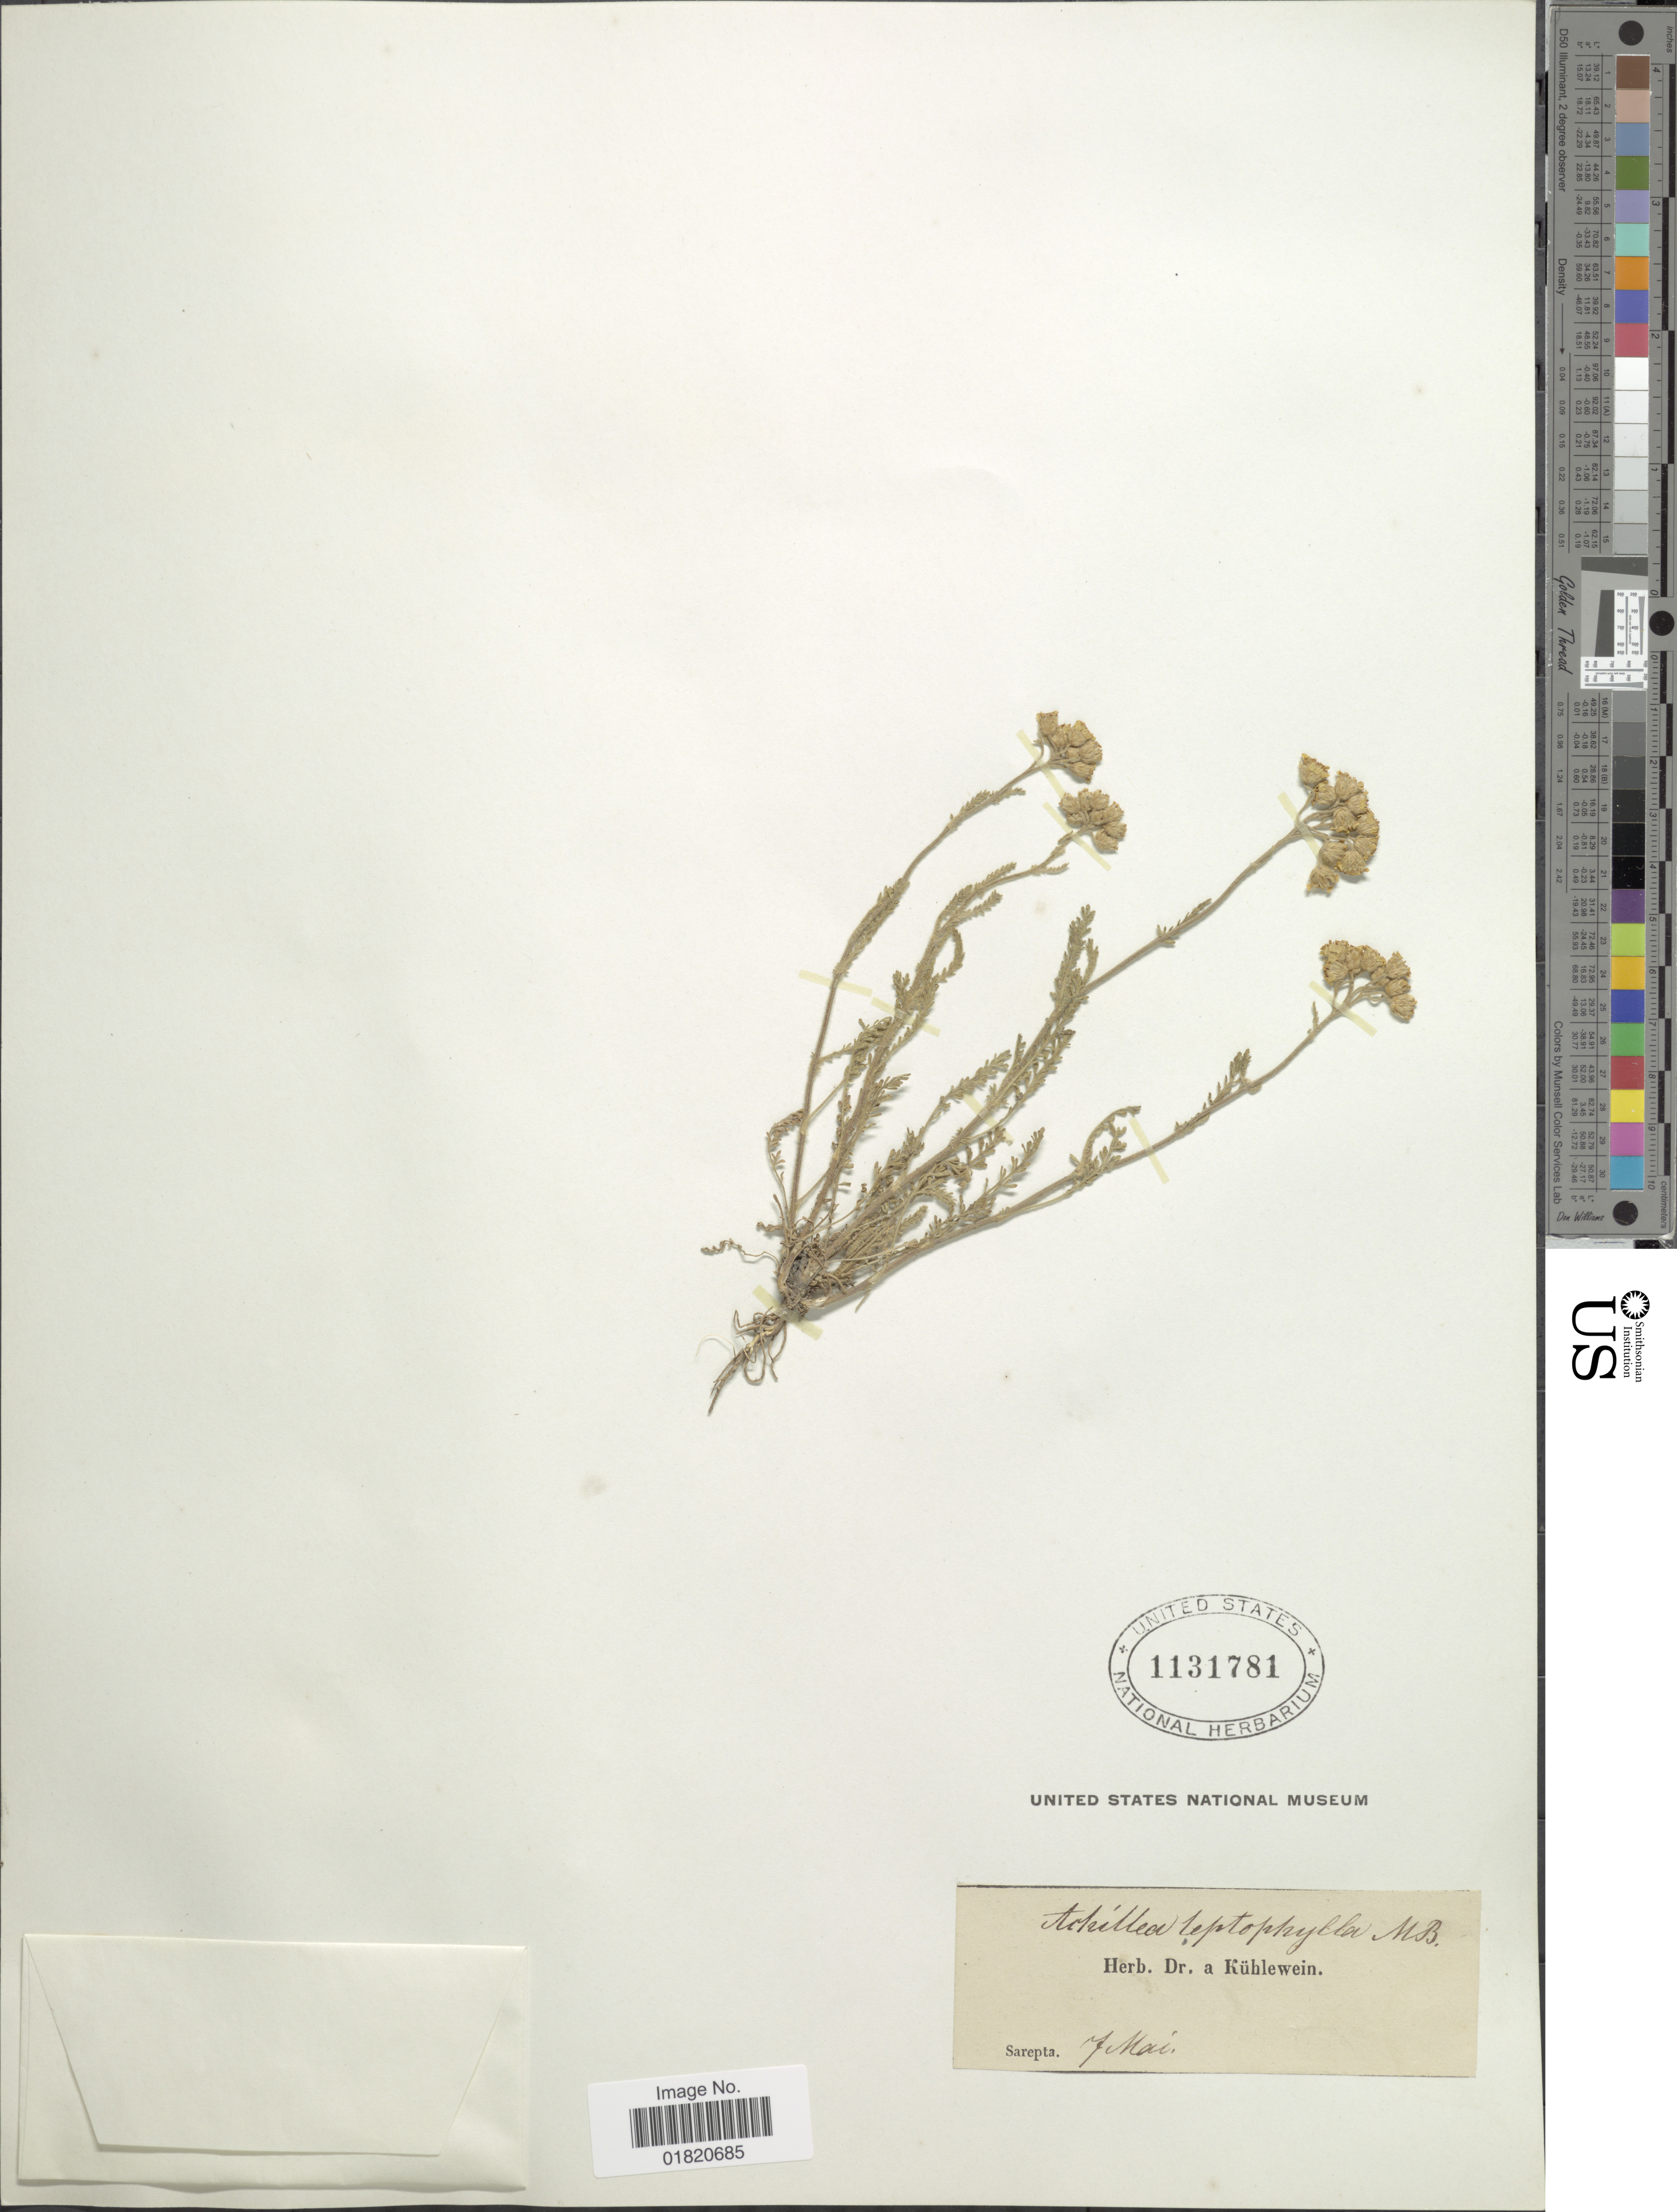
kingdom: Plantae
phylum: Tracheophyta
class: Magnoliopsida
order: Asterales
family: Asteraceae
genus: Achillea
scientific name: Achillea leptophylla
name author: M. Bieb.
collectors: ex herb. Dr. A. Kühlewein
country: Lebanon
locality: Sarepta [recorded as Lebanon, more likely Russia]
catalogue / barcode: US 1131781